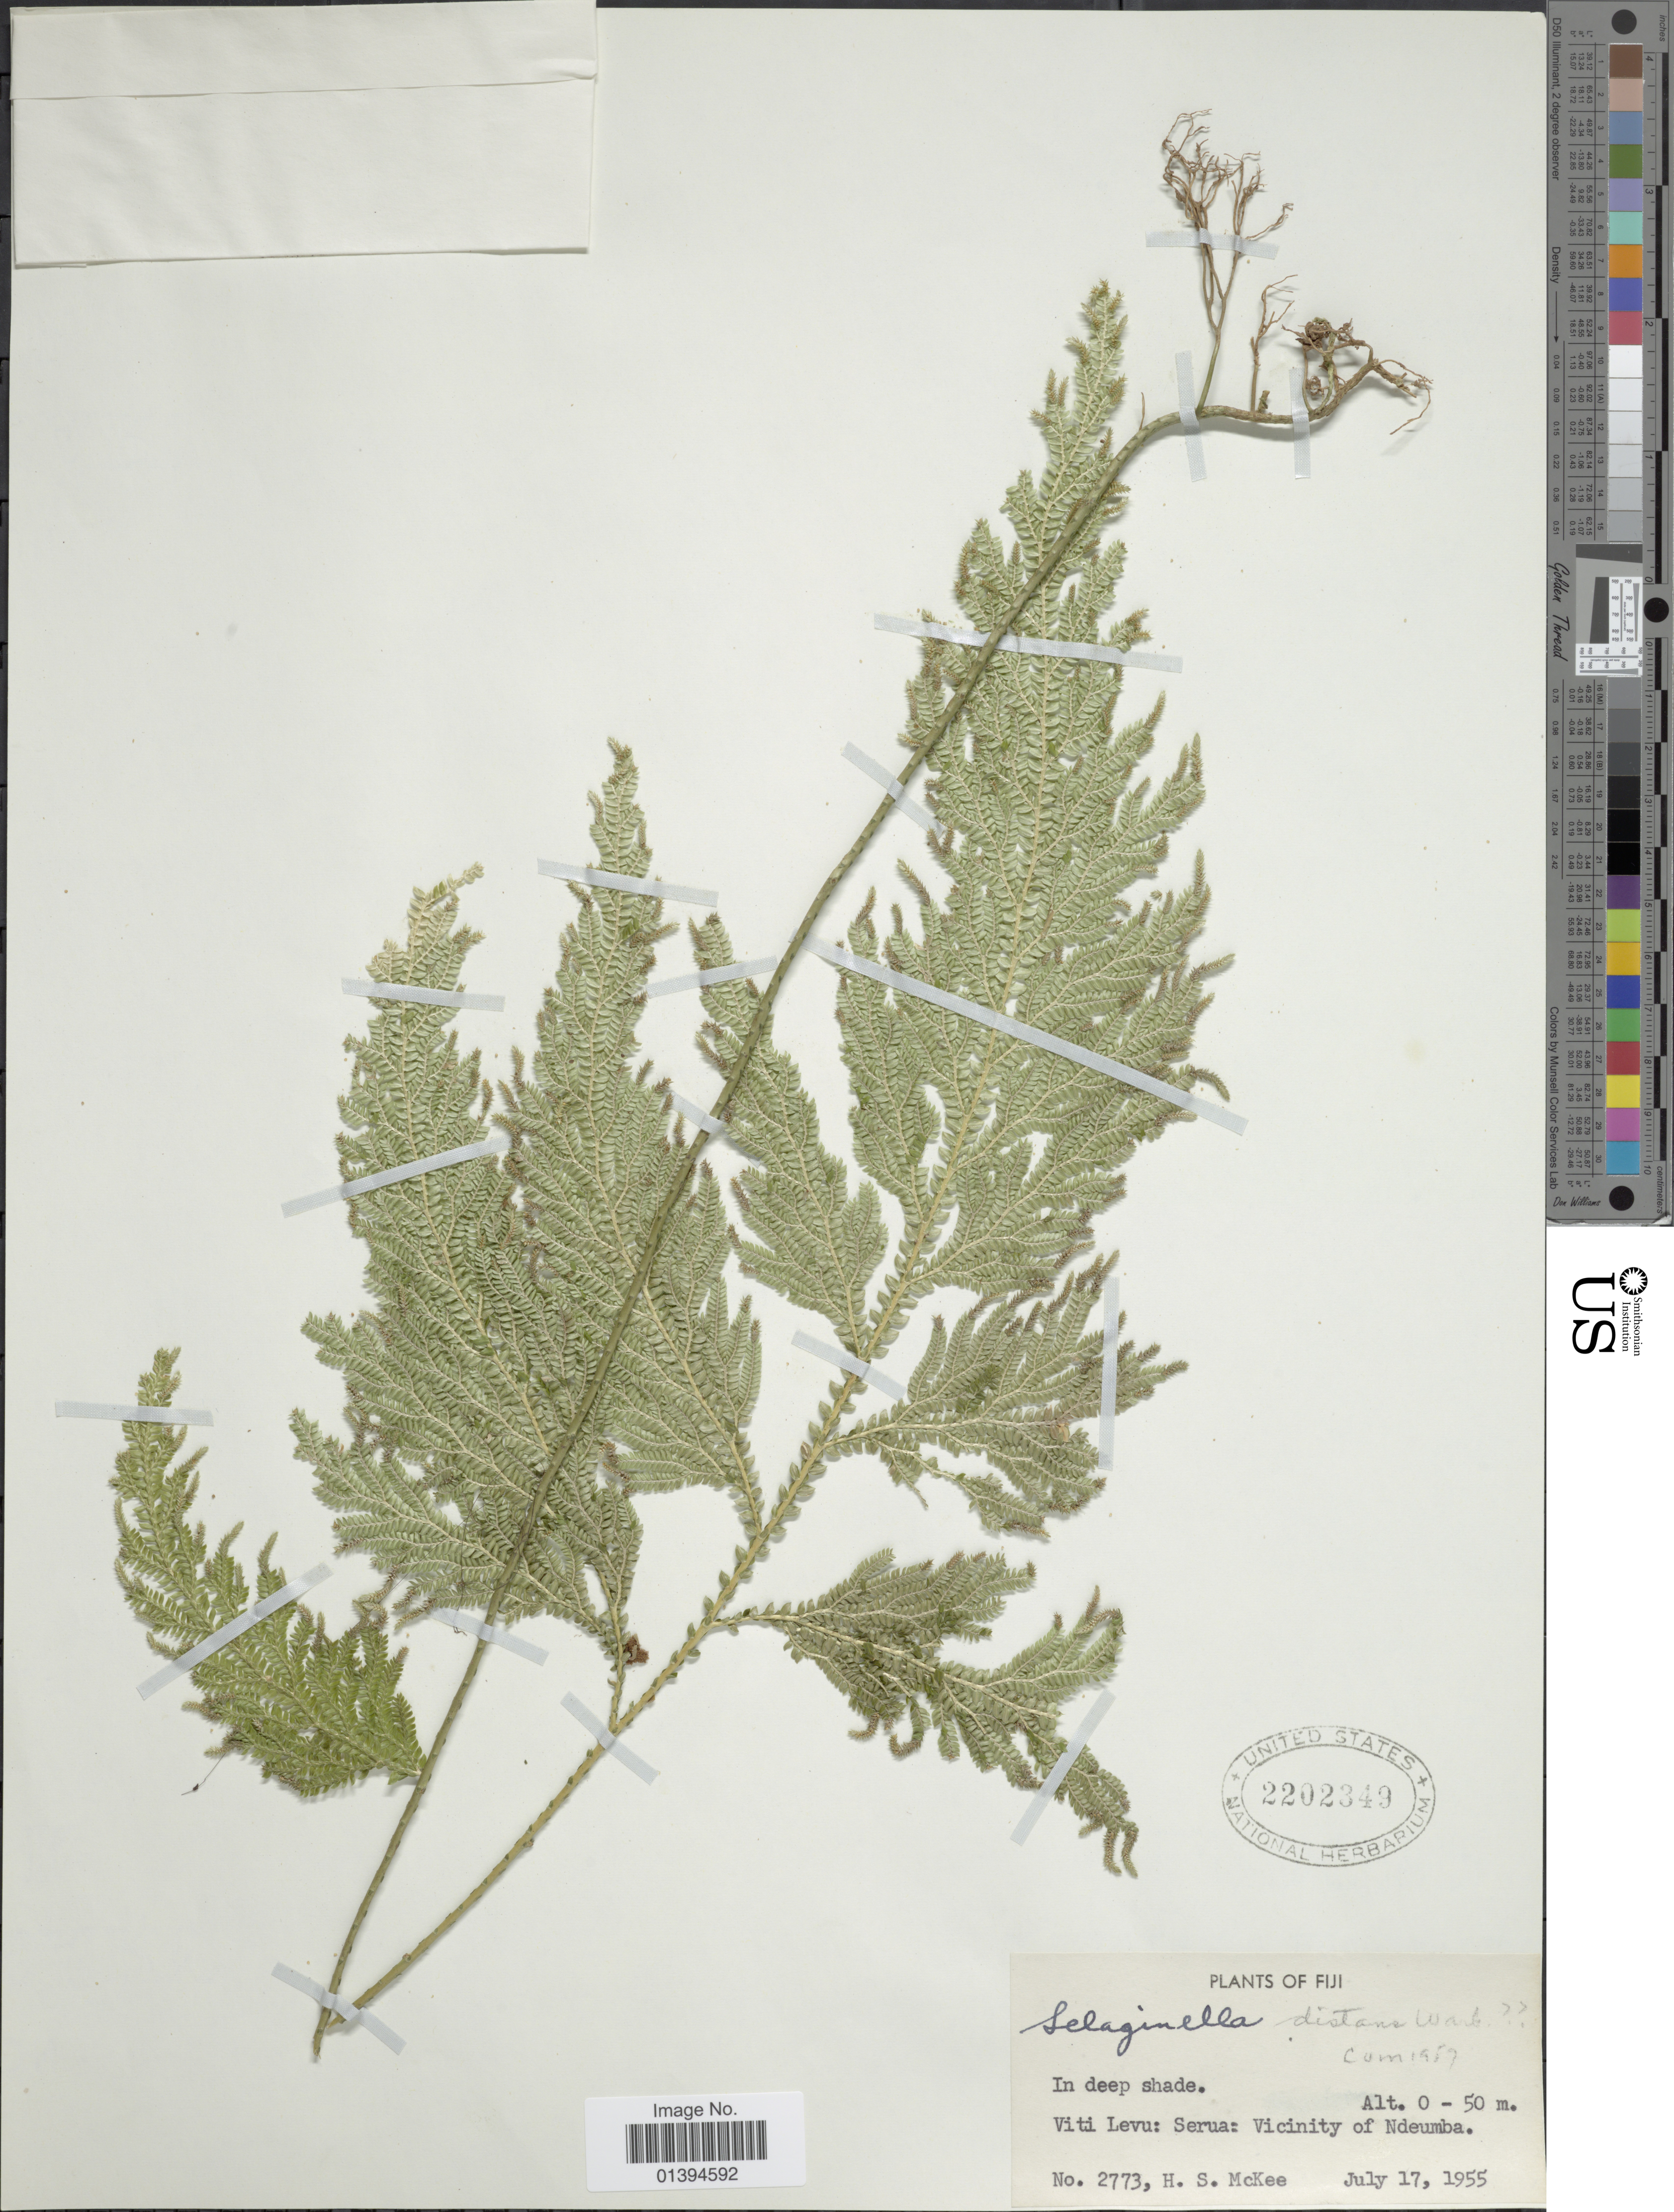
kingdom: Plantae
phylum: Tracheophyta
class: Lycopodiopsida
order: Selaginellales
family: Selaginellaceae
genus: Selaginella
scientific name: Selaginella distans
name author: Warb.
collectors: H. S. McKee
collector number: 2773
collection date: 1955-07-17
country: Fiji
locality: Viti Levu; Serua: Vicinity of Ndeumba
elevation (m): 0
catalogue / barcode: US 2202349